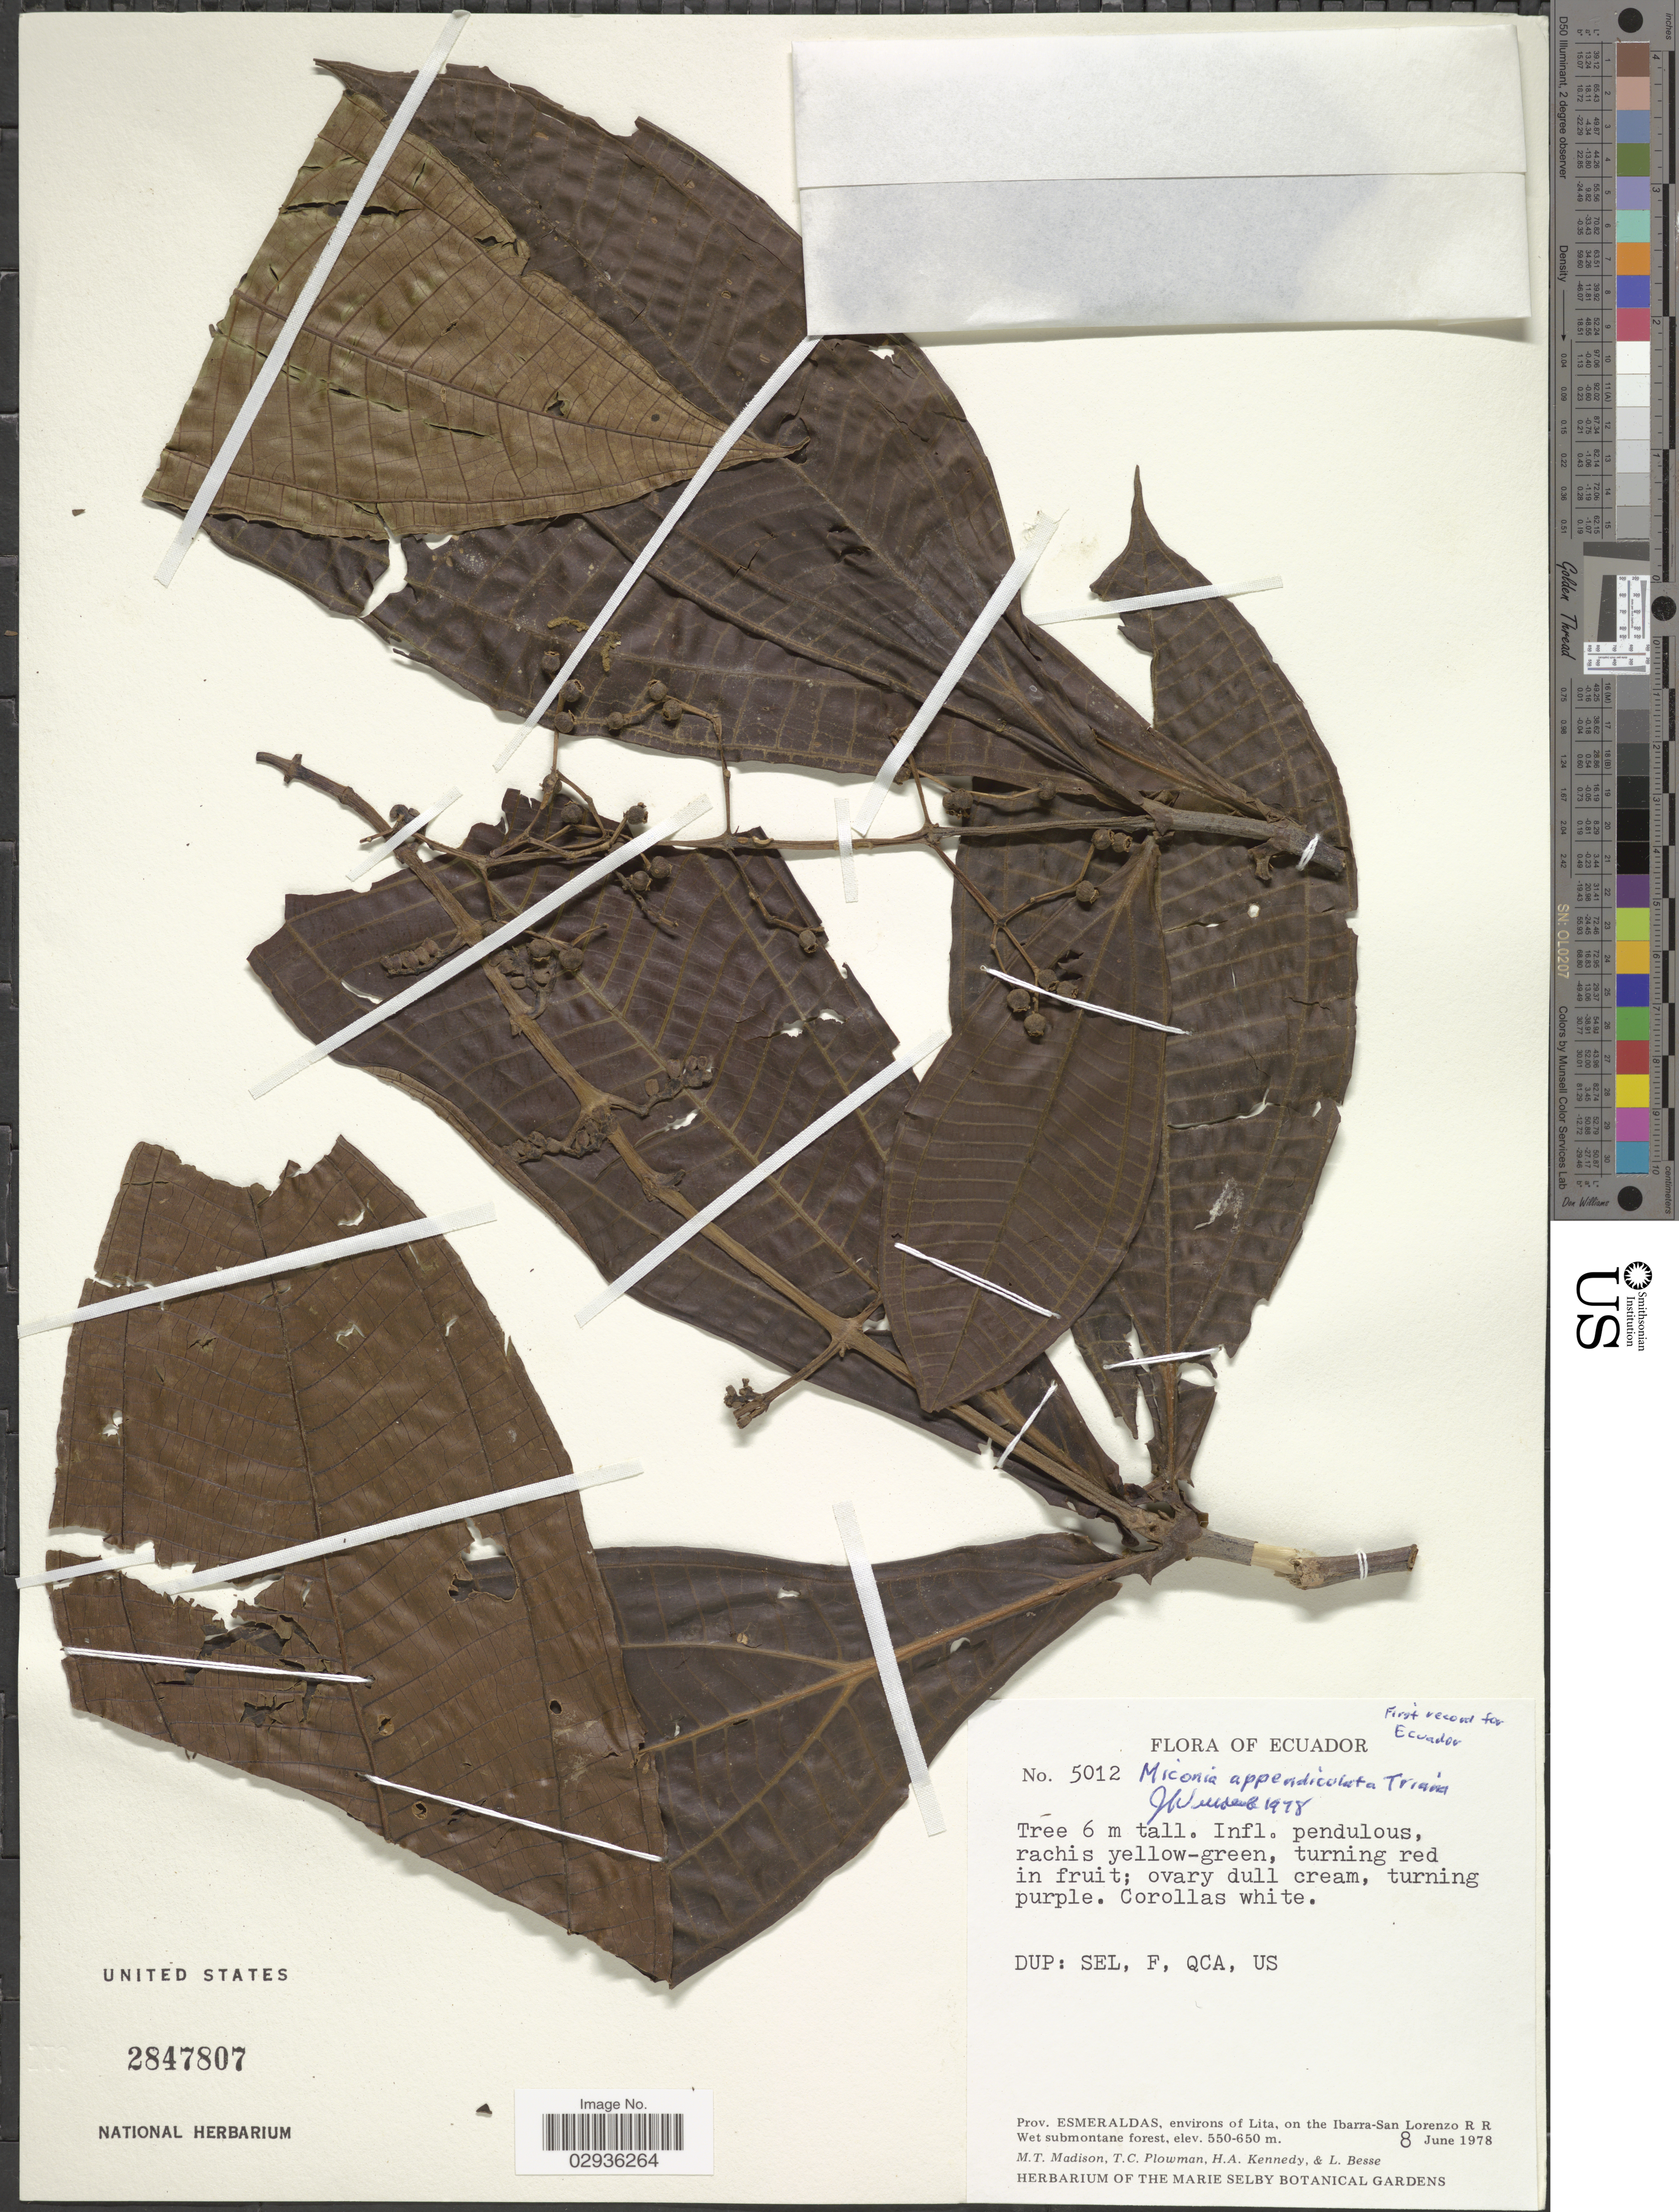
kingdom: Plantae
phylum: Tracheophyta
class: Magnoliopsida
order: Myrtales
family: Melastomataceae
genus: Miconia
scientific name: Miconia appendiculata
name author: Triana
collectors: M. T. Madison, T. Plowman, H. Kennedy & L. Besse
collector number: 5012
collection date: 1978-06-08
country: Ecuador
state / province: Esmeraldas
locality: Environs of Lita, on the Ibarra-San Lorenzo R.R.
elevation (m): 550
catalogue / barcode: US 2847807